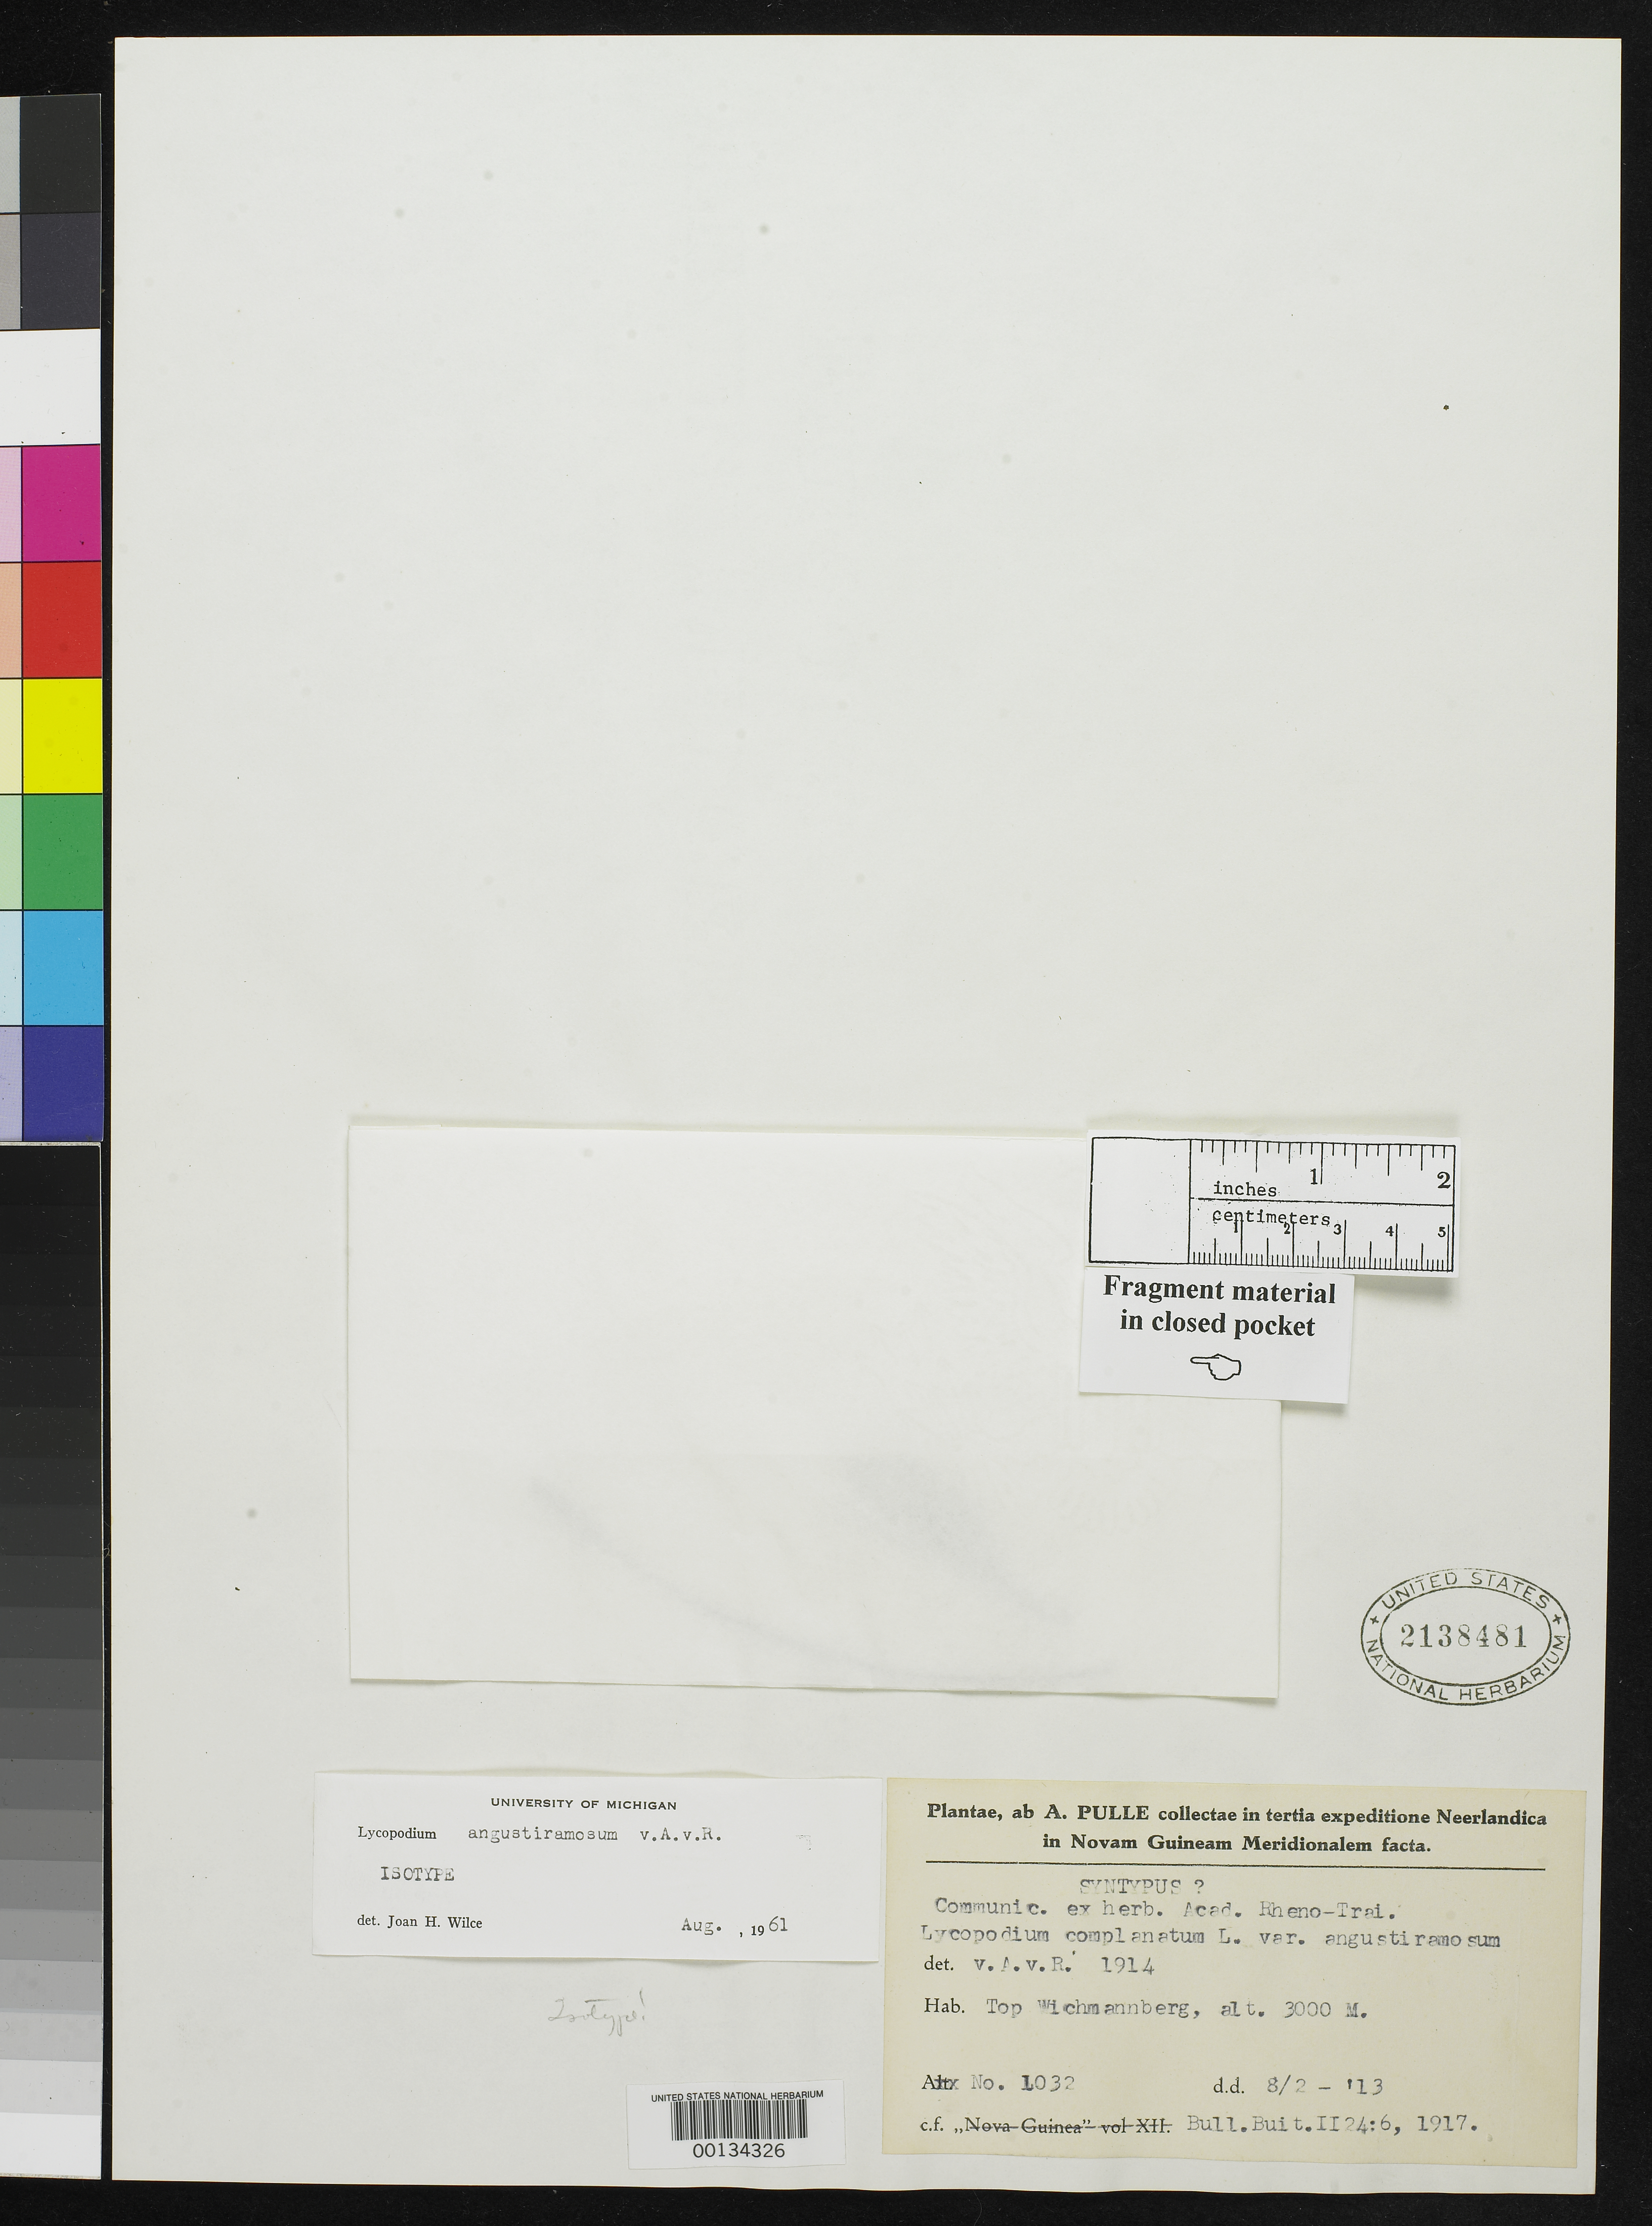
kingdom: Plantae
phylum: Tracheophyta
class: Lycopodiopsida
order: Lycopodiales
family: Lycopodiaceae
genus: Lycopodium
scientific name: Lycopodium complanatum var. angustiramosum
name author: Alderw.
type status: Isotype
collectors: A. A. Pulle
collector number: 1032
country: Papua New Guinea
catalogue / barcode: US 2138481